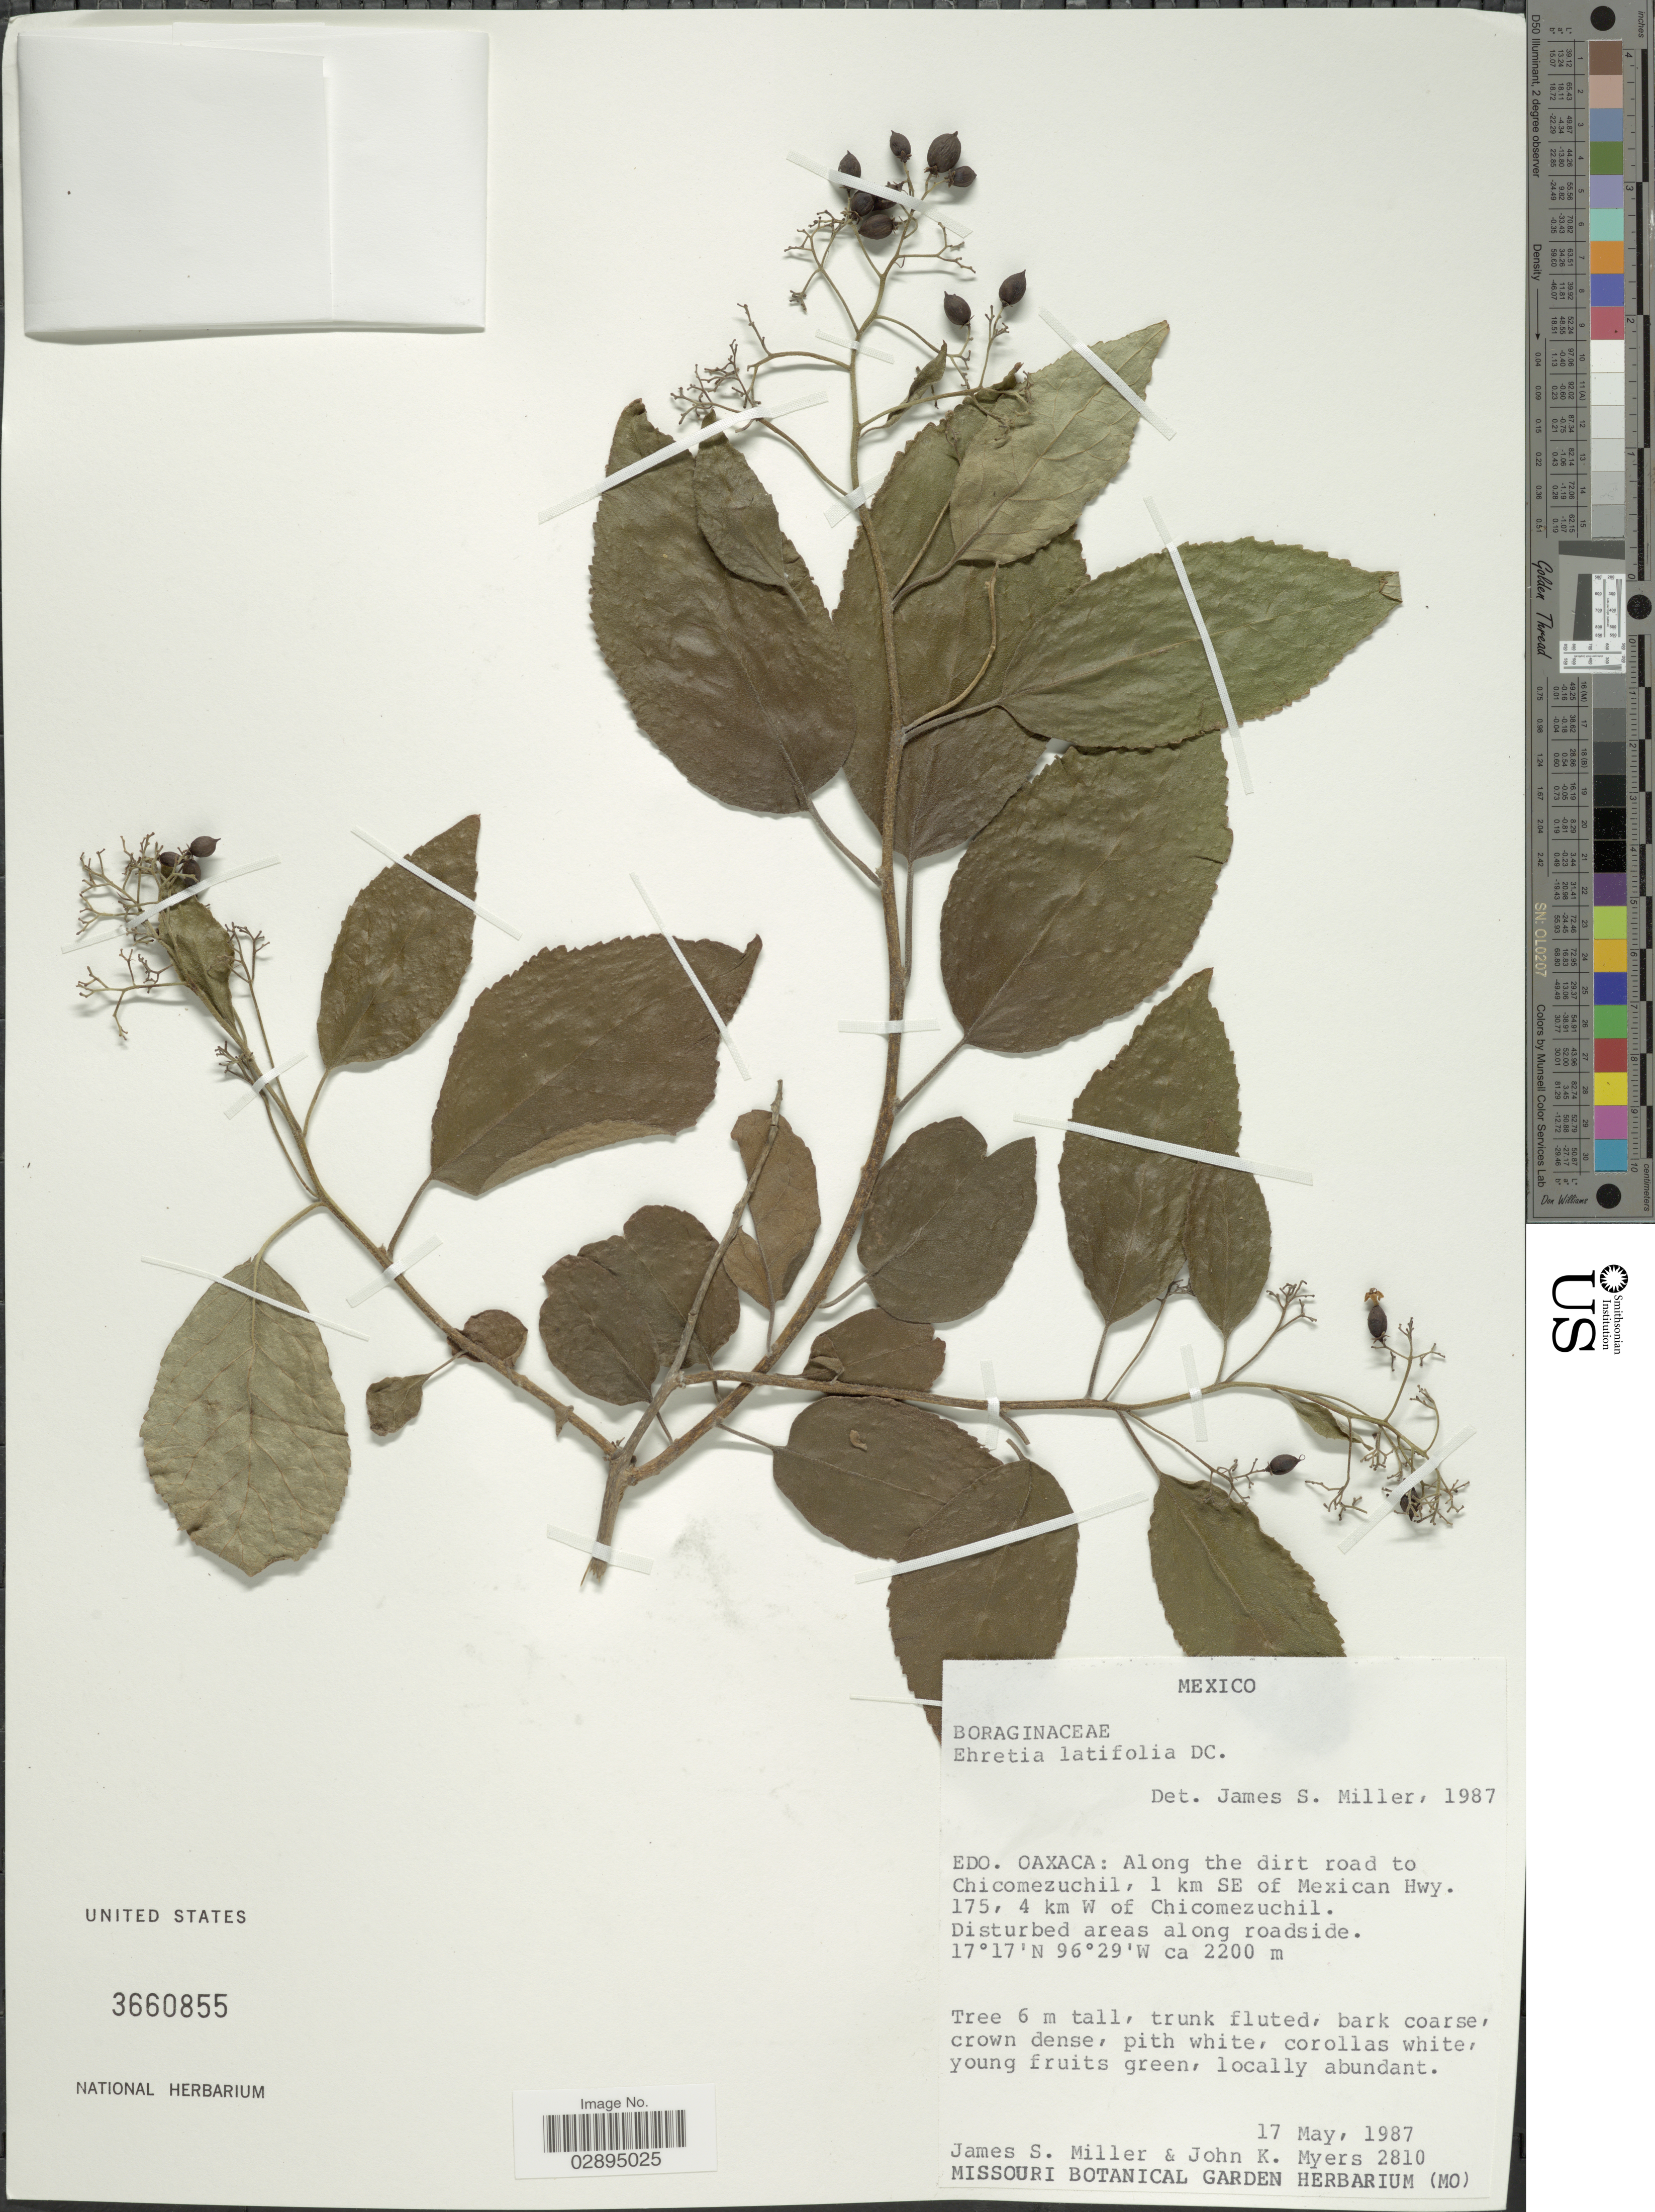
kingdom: Plantae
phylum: Tracheophyta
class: Magnoliopsida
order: Boraginales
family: Ehretiaceae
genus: Ehretia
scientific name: Ehretia latifolia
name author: DC.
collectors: J. S. Miller & J. Myers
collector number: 2810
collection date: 1987-05-17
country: Mexico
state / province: Oaxaca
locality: Edo. Oaxaca: Along the dirt road to Chicomezuchil, 1 km SE of Mexican Hwy.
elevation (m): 2200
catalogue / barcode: US 3660855